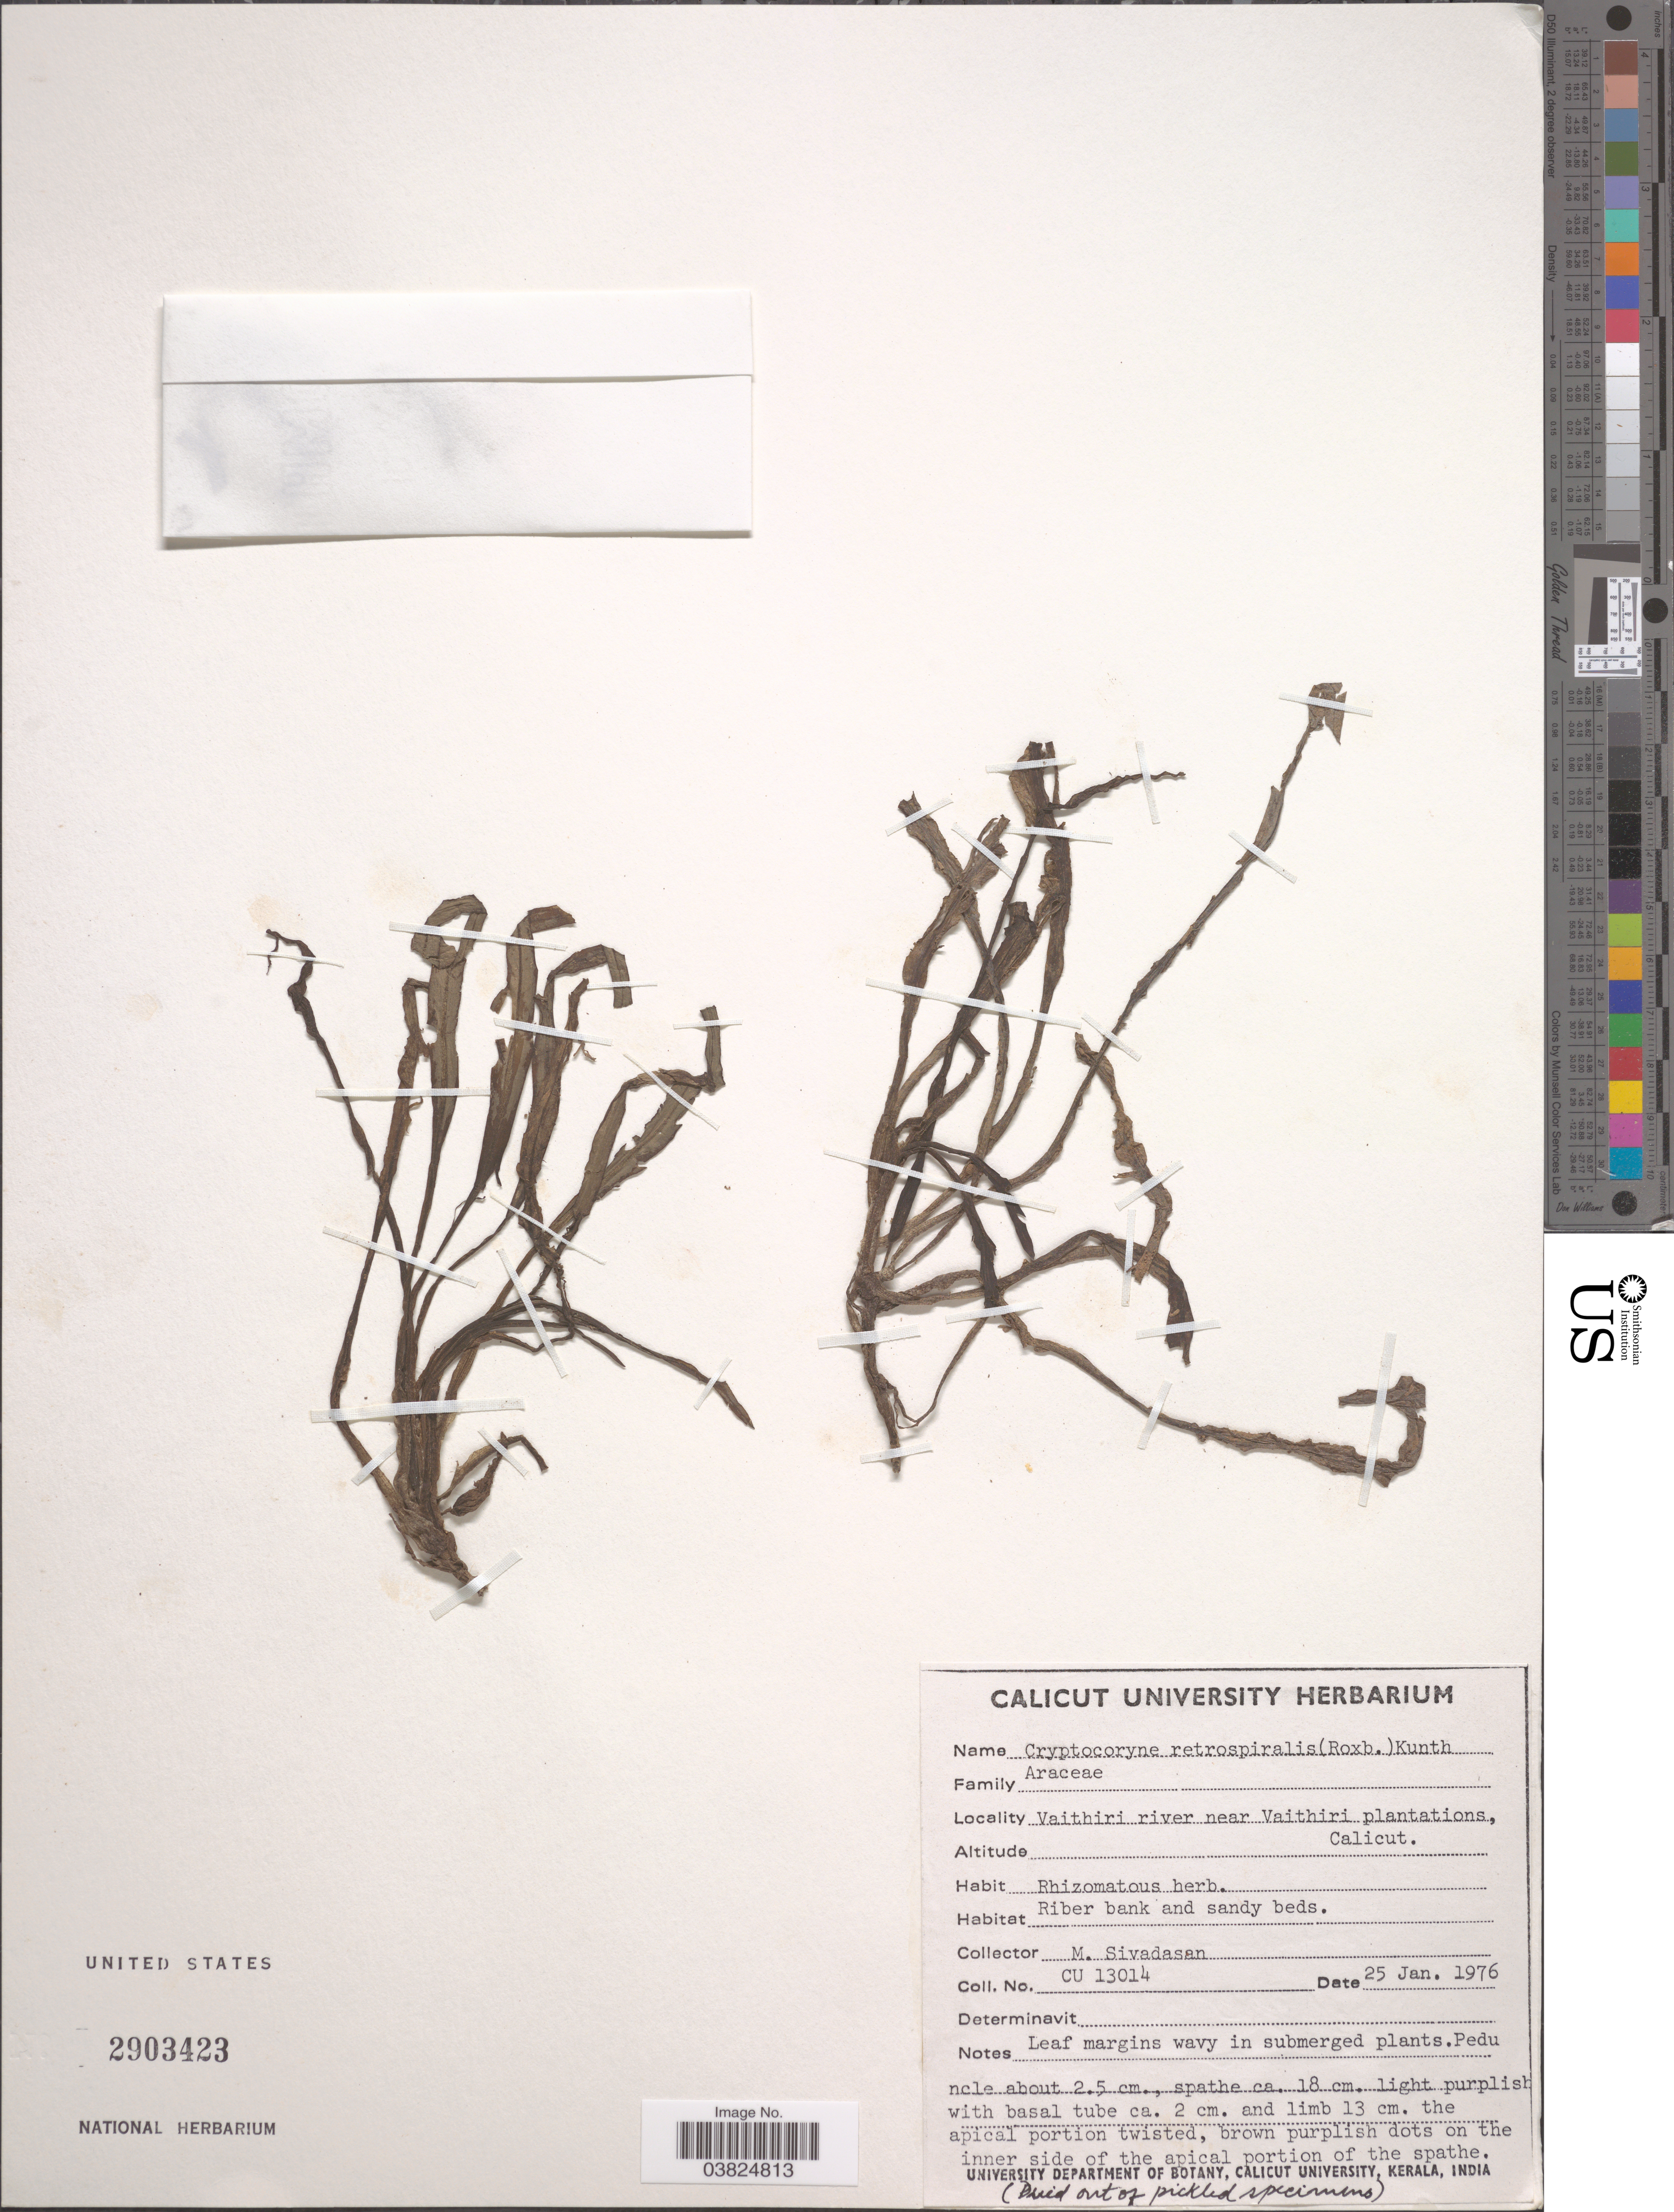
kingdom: Plantae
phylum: Tracheophyta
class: Liliopsida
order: Alismatales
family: Araceae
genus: Cryptocoryne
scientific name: Cryptocoryne retrospiralis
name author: (Roxb.) Kunth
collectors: M. Sivadasan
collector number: CU13014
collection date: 1976-01-25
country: India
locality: Vaithiri river near Vaithiri plantations, Calicut.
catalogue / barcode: US 2903423